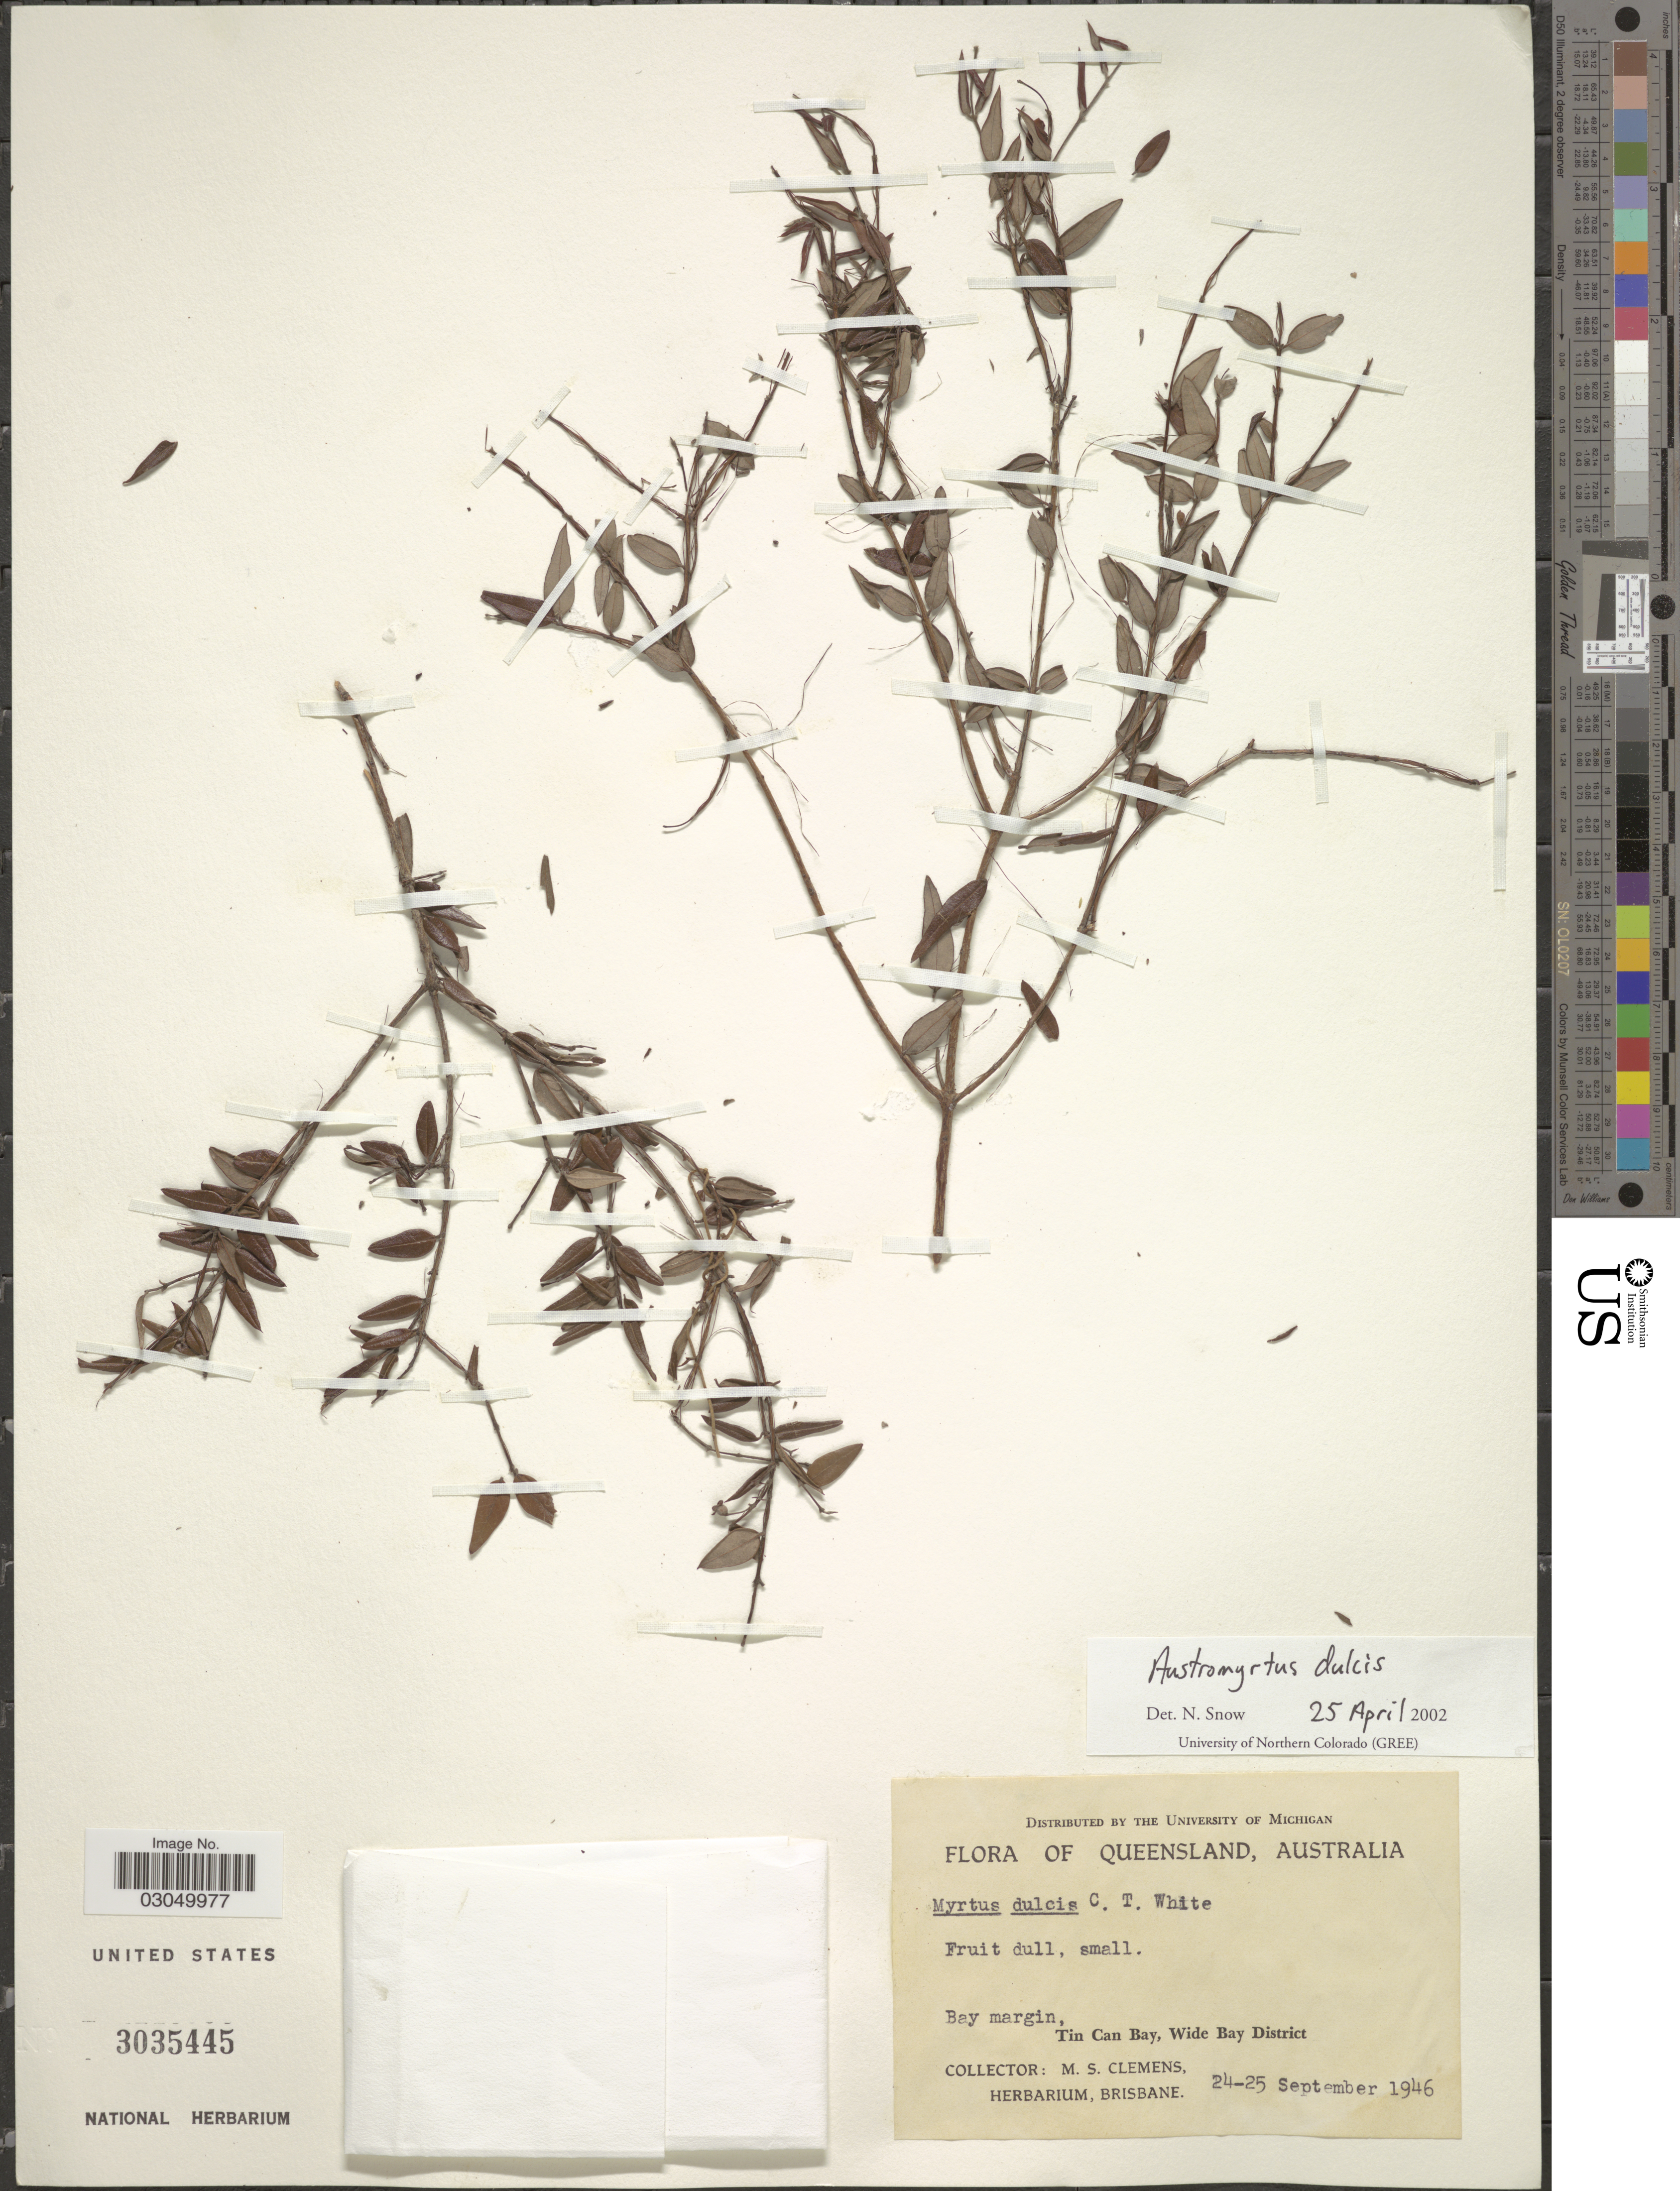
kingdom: Plantae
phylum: Tracheophyta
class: Magnoliopsida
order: Myrtales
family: Myrtaceae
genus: Austromyrtus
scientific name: Austromyrtus dulcis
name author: (C.T. White) L.S. Sm.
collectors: M. S. Clemens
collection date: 1946-09-24/1946-09-25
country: Australia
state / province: Queensland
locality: Bay margin, Tin Can Bay, Wide Bay District.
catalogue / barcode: US 3035445